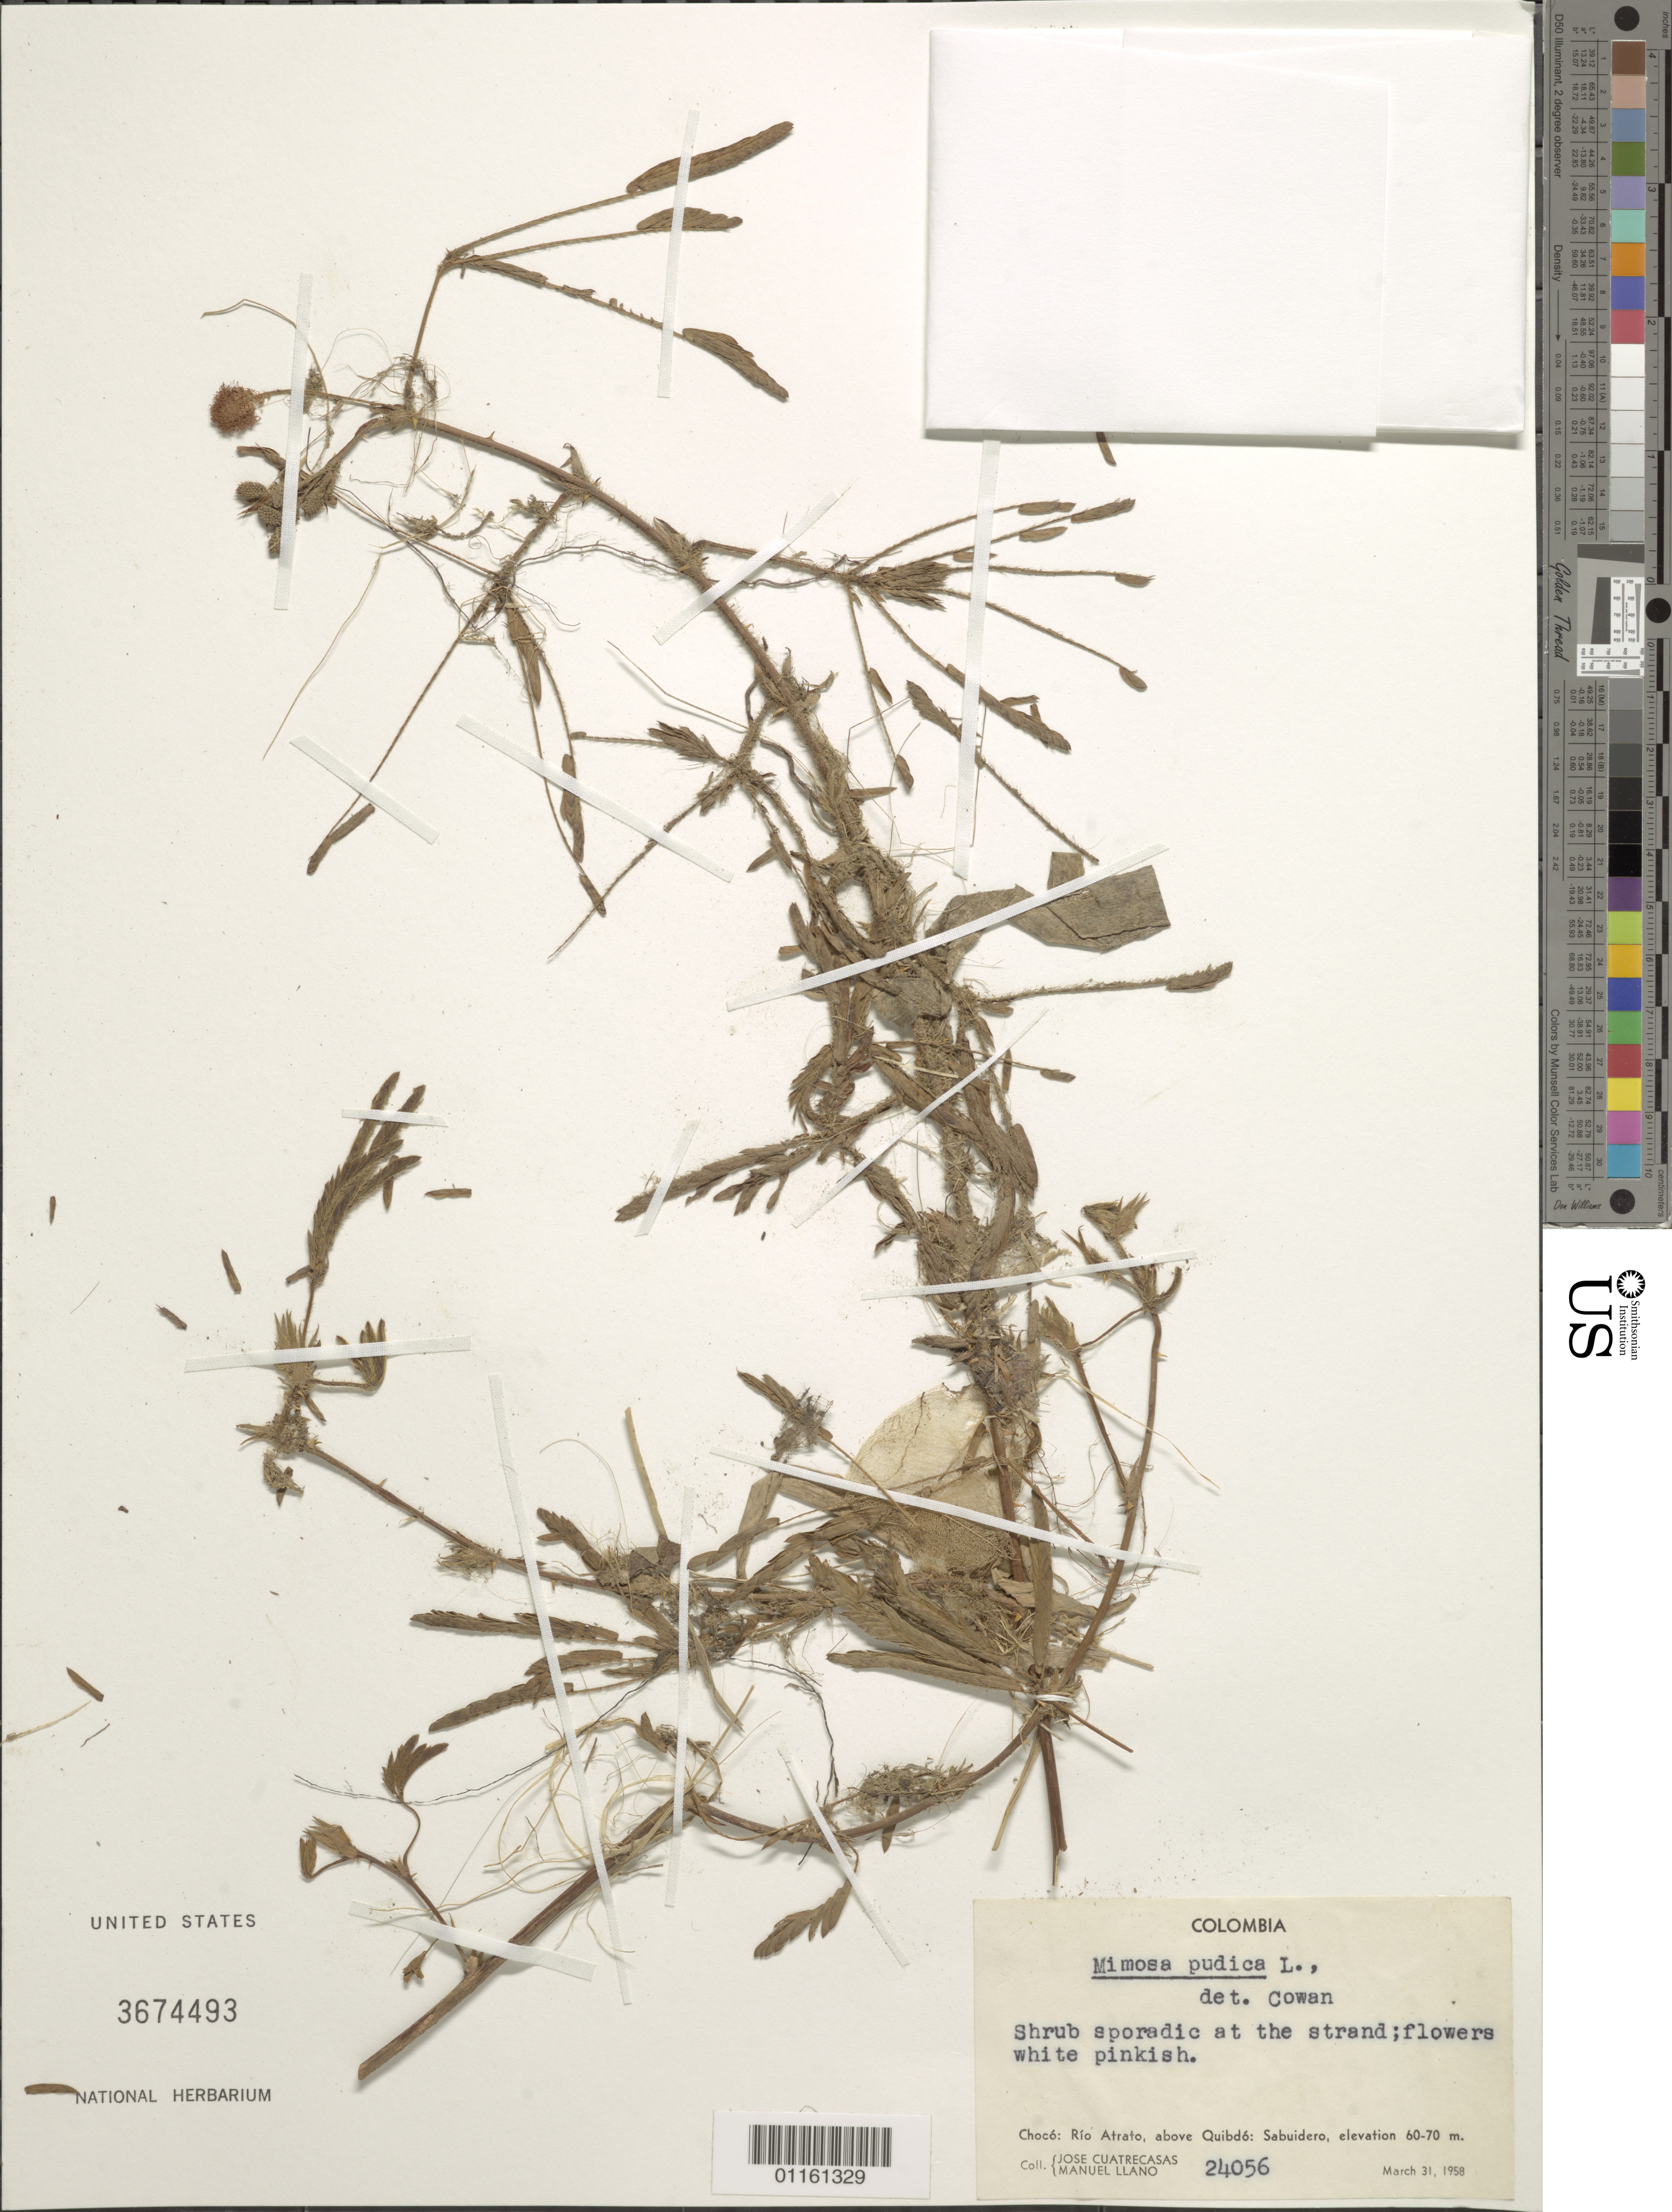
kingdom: Plantae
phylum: Tracheophyta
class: Magnoliopsida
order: Fabales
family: Fabaceae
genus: Mimosa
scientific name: Mimosa pudica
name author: L.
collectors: J. Cuatrecasas & M. Llano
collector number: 24066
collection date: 1958-03-31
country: Colombia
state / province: Chocó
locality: Rio Atrato, above Quibdo: Sabuidero.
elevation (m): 60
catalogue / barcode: US 3674493